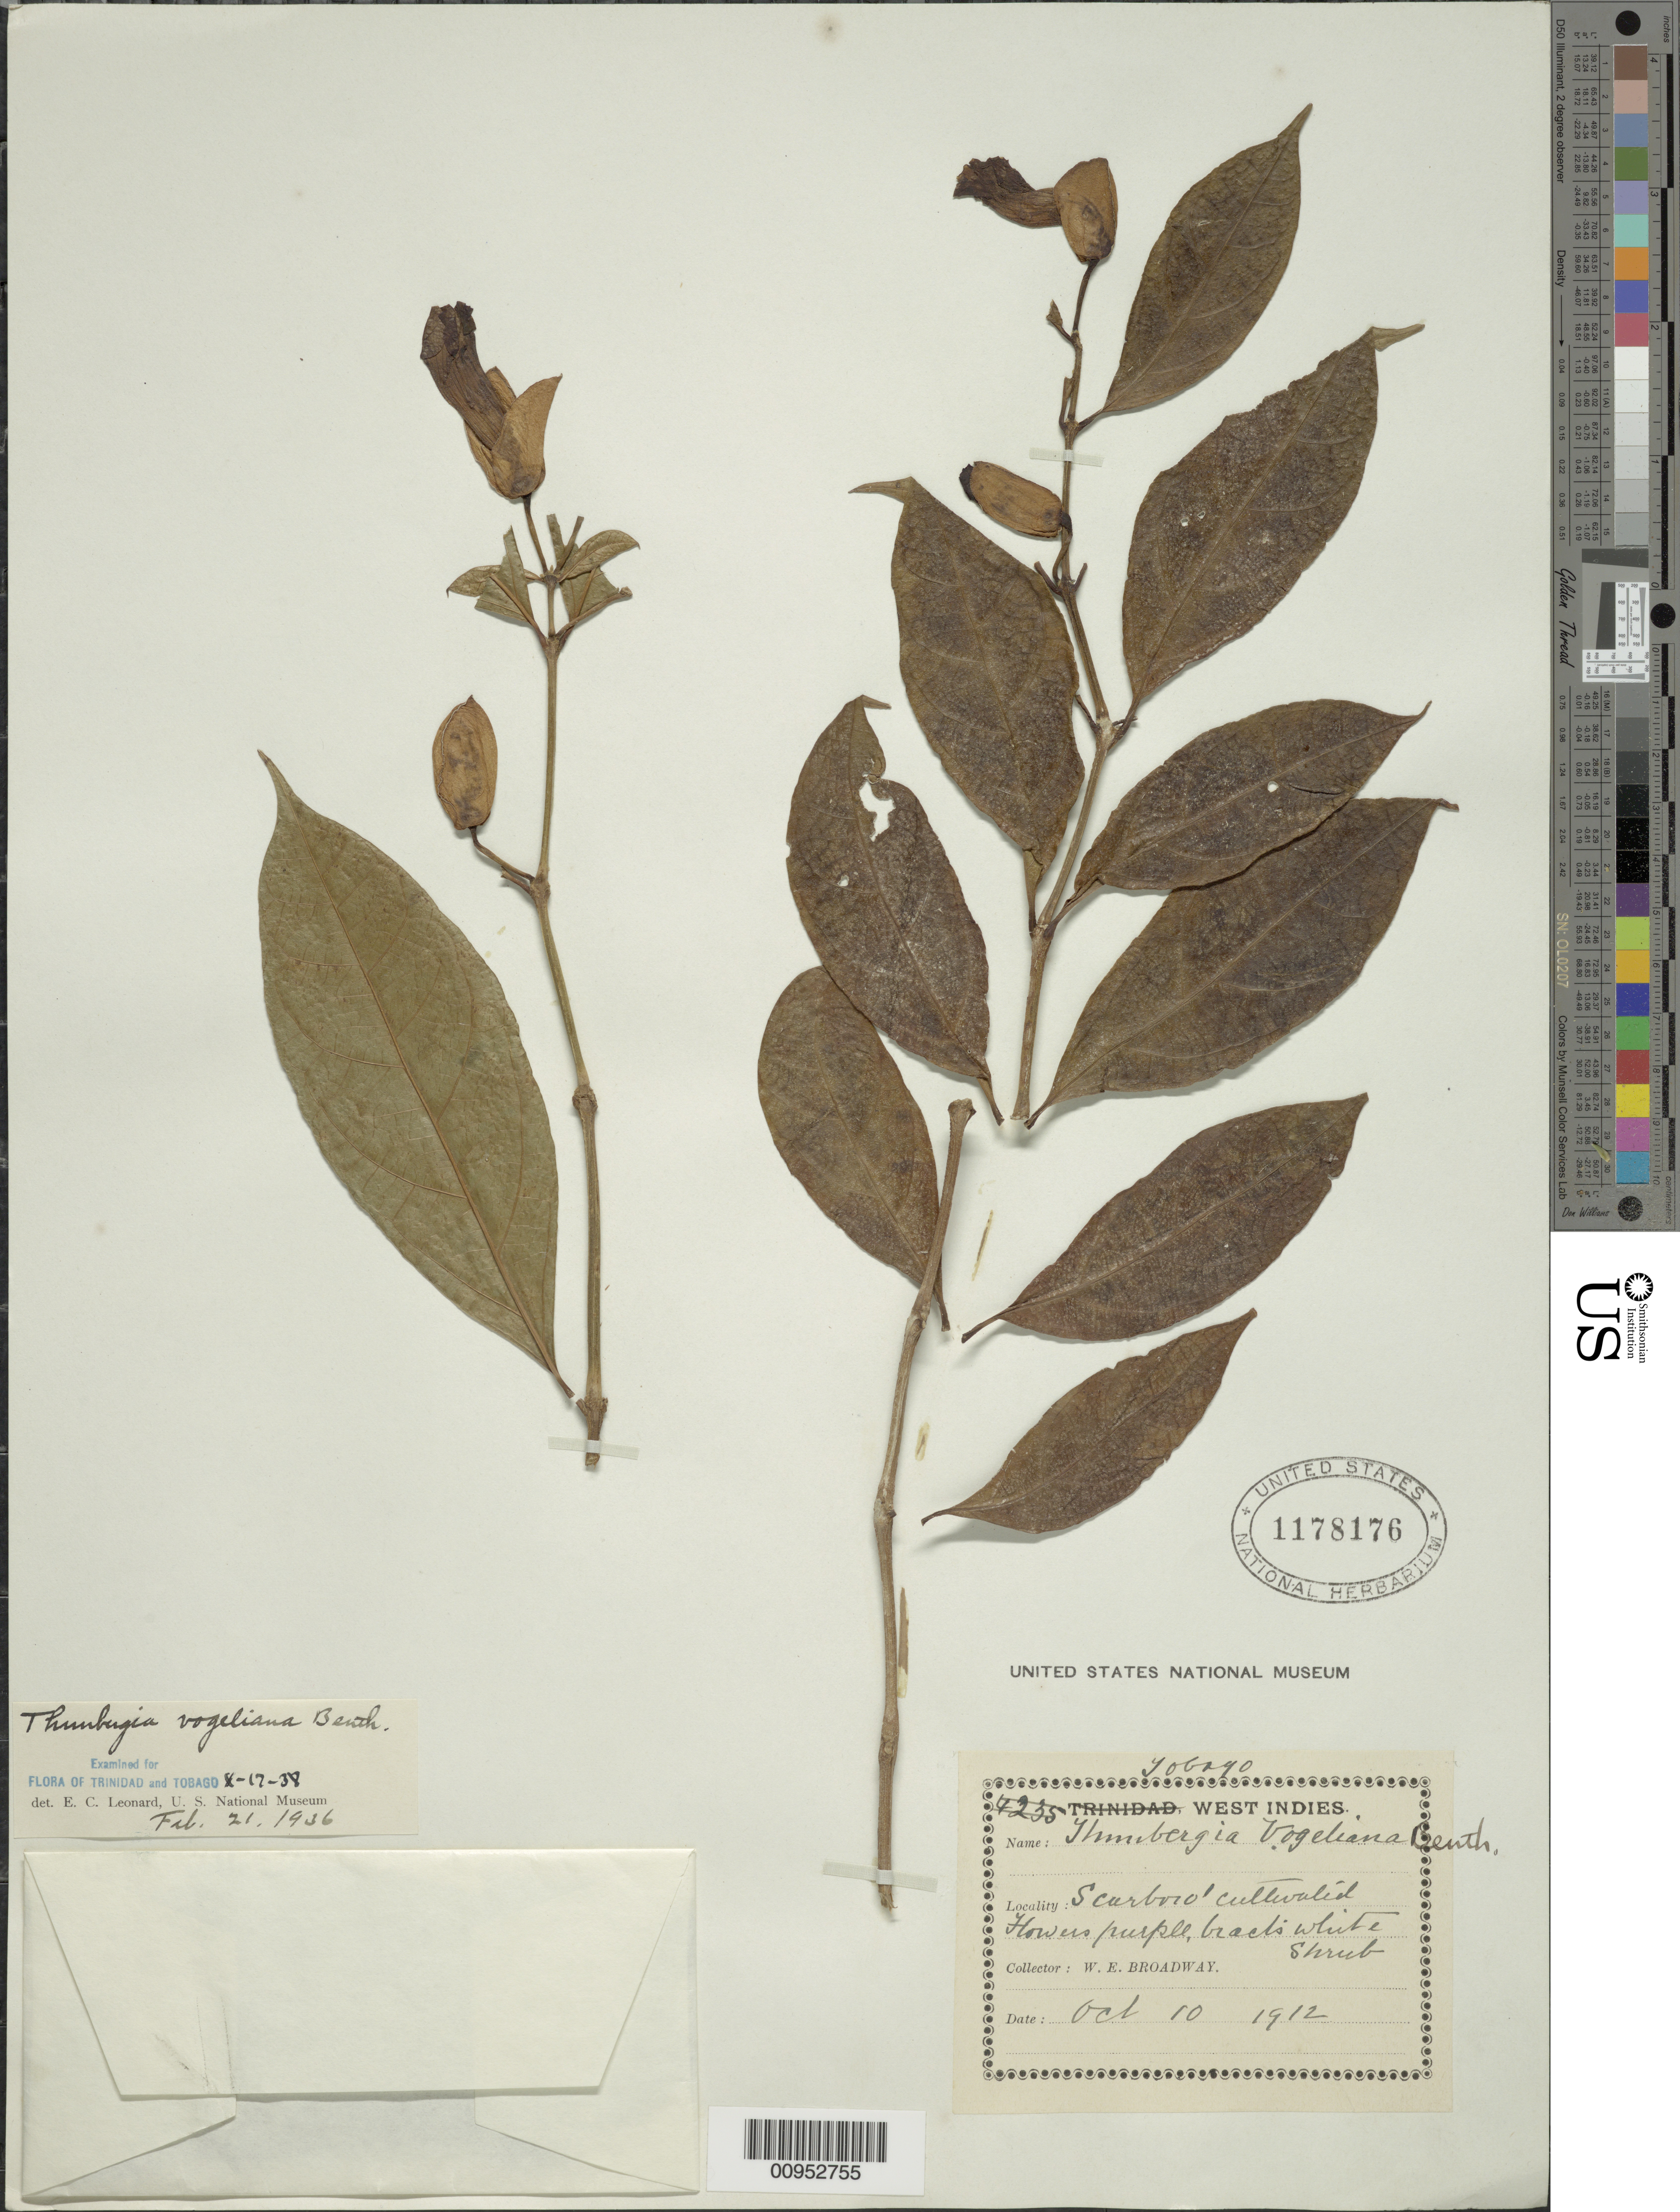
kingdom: Plantae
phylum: Tracheophyta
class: Magnoliopsida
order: Lamiales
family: Acanthaceae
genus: Thunbergia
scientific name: Thunbergia vogeliana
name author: Benth.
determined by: Leonard, Emery C., (US)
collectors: W. E. Broadway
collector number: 4235 [?]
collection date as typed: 10 Oct 1912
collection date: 1912-10-10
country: Trinidad and Tobago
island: Tobago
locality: Scarboro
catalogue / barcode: US 1178176